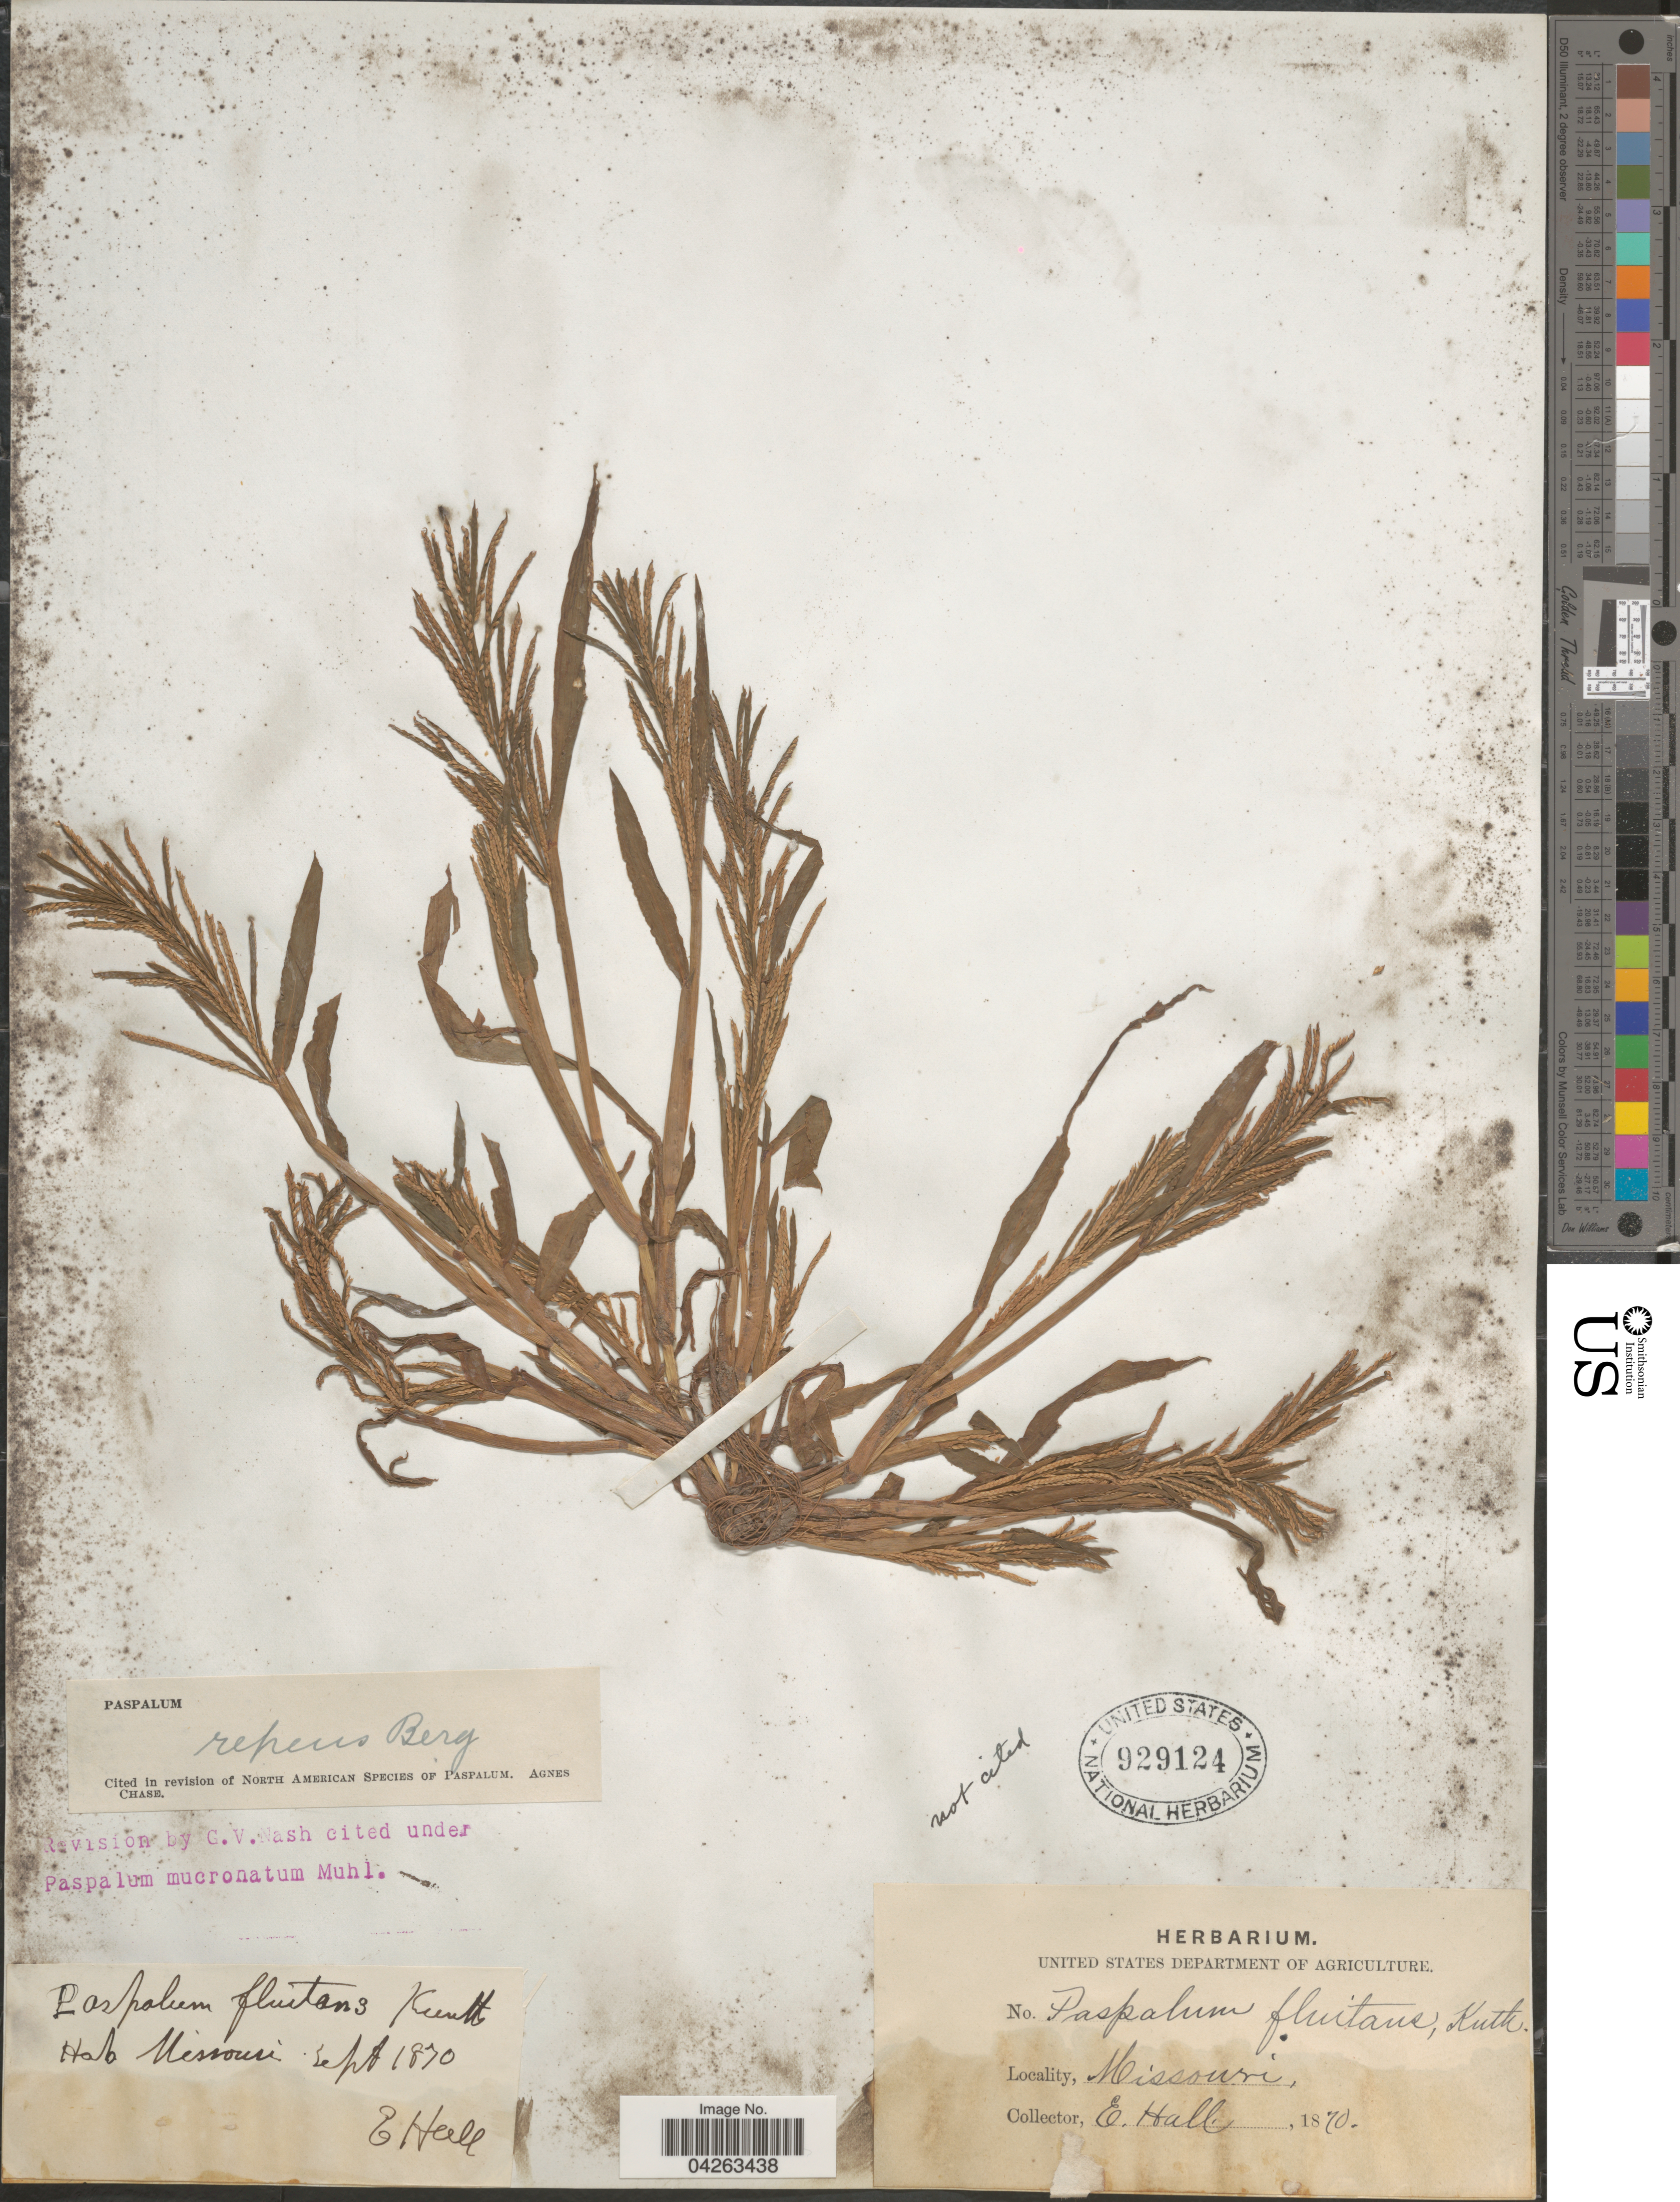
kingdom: Plantae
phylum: Tracheophyta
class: Liliopsida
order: Poales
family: Poaceae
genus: Paspalum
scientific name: Paspalum repens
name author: P.J. Bergius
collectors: E. Hall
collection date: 1870-09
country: United States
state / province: Missouri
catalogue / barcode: US 929124